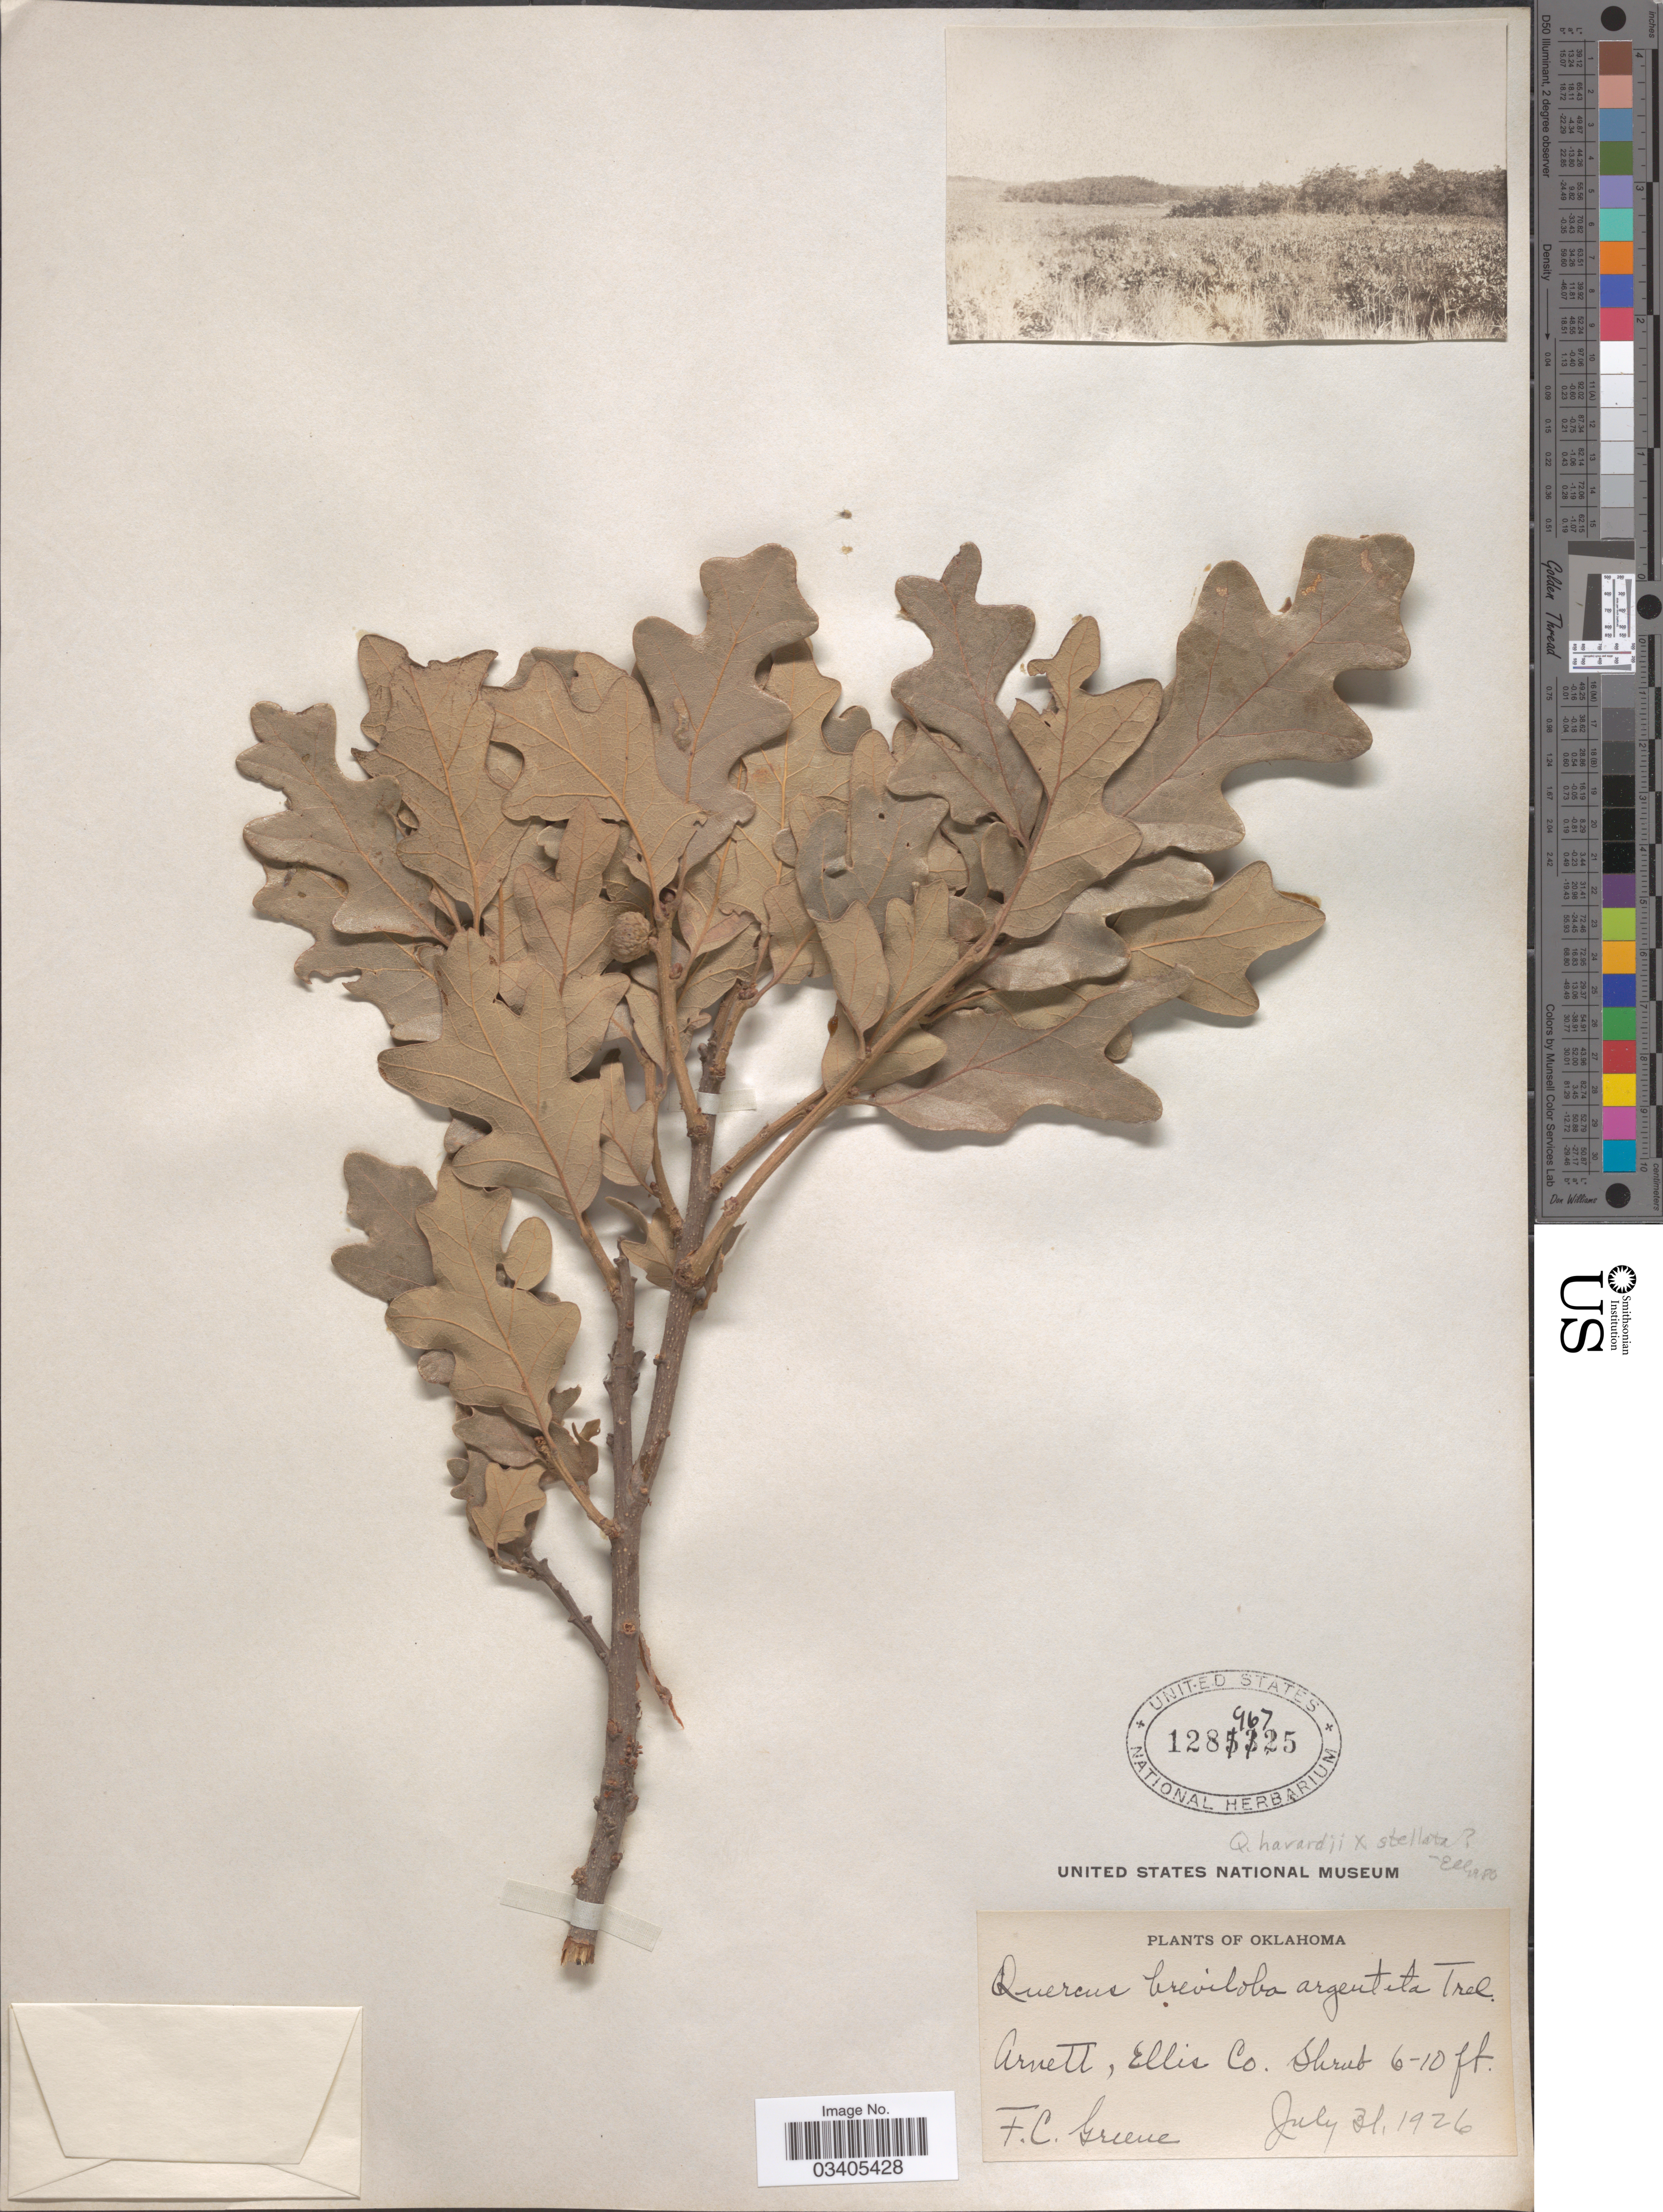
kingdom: Plantae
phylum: Tracheophyta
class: Magnoliopsida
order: Fagales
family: Fagaceae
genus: Quercus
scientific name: Quercus havardii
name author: Rydb.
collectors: F. C. Greene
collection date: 1926-07-31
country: United States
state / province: Oklahoma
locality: Arnett, Ellis Co.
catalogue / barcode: US 1289675